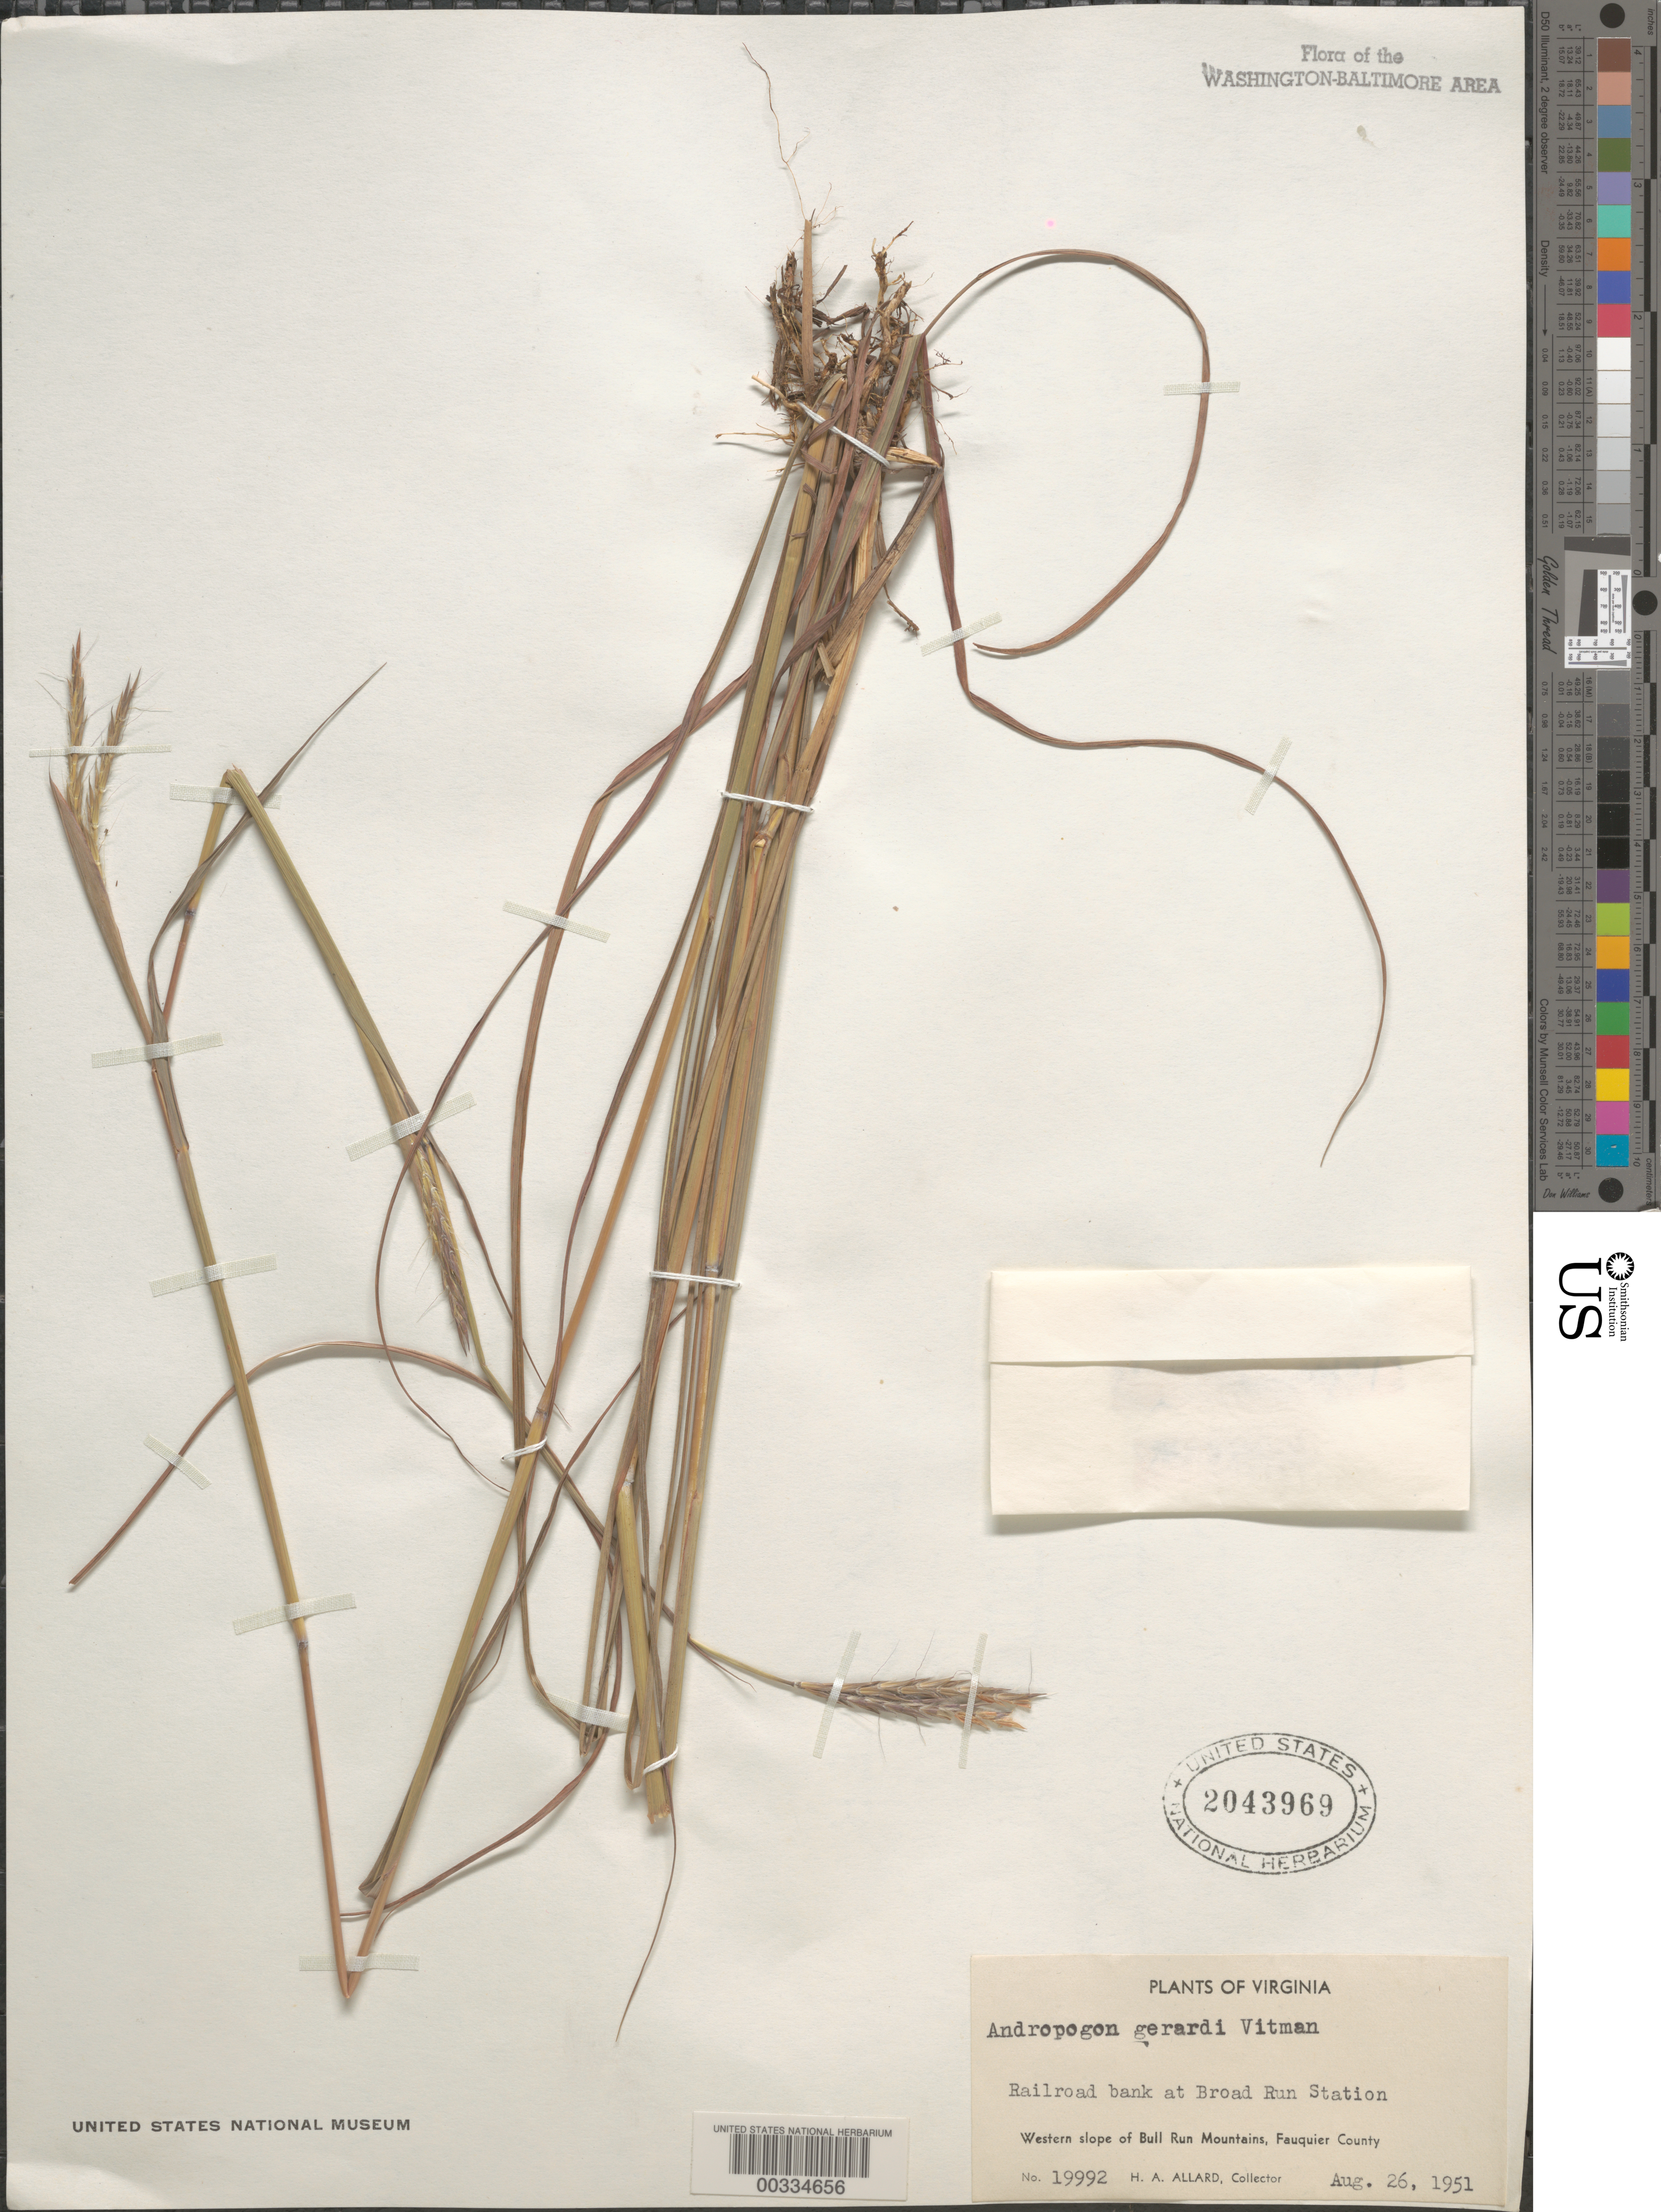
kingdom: Plantae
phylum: Tracheophyta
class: Liliopsida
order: Poales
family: Poaceae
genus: Andropogon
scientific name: Andropogon gerardii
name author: Vitman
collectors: H. A. Allard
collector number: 19992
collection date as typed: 26 Aug 1951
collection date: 1951-08-26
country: United States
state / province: Virginia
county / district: Fauquier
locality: Broad Run Station, railroad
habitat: Railroad bank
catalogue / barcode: US 2043969